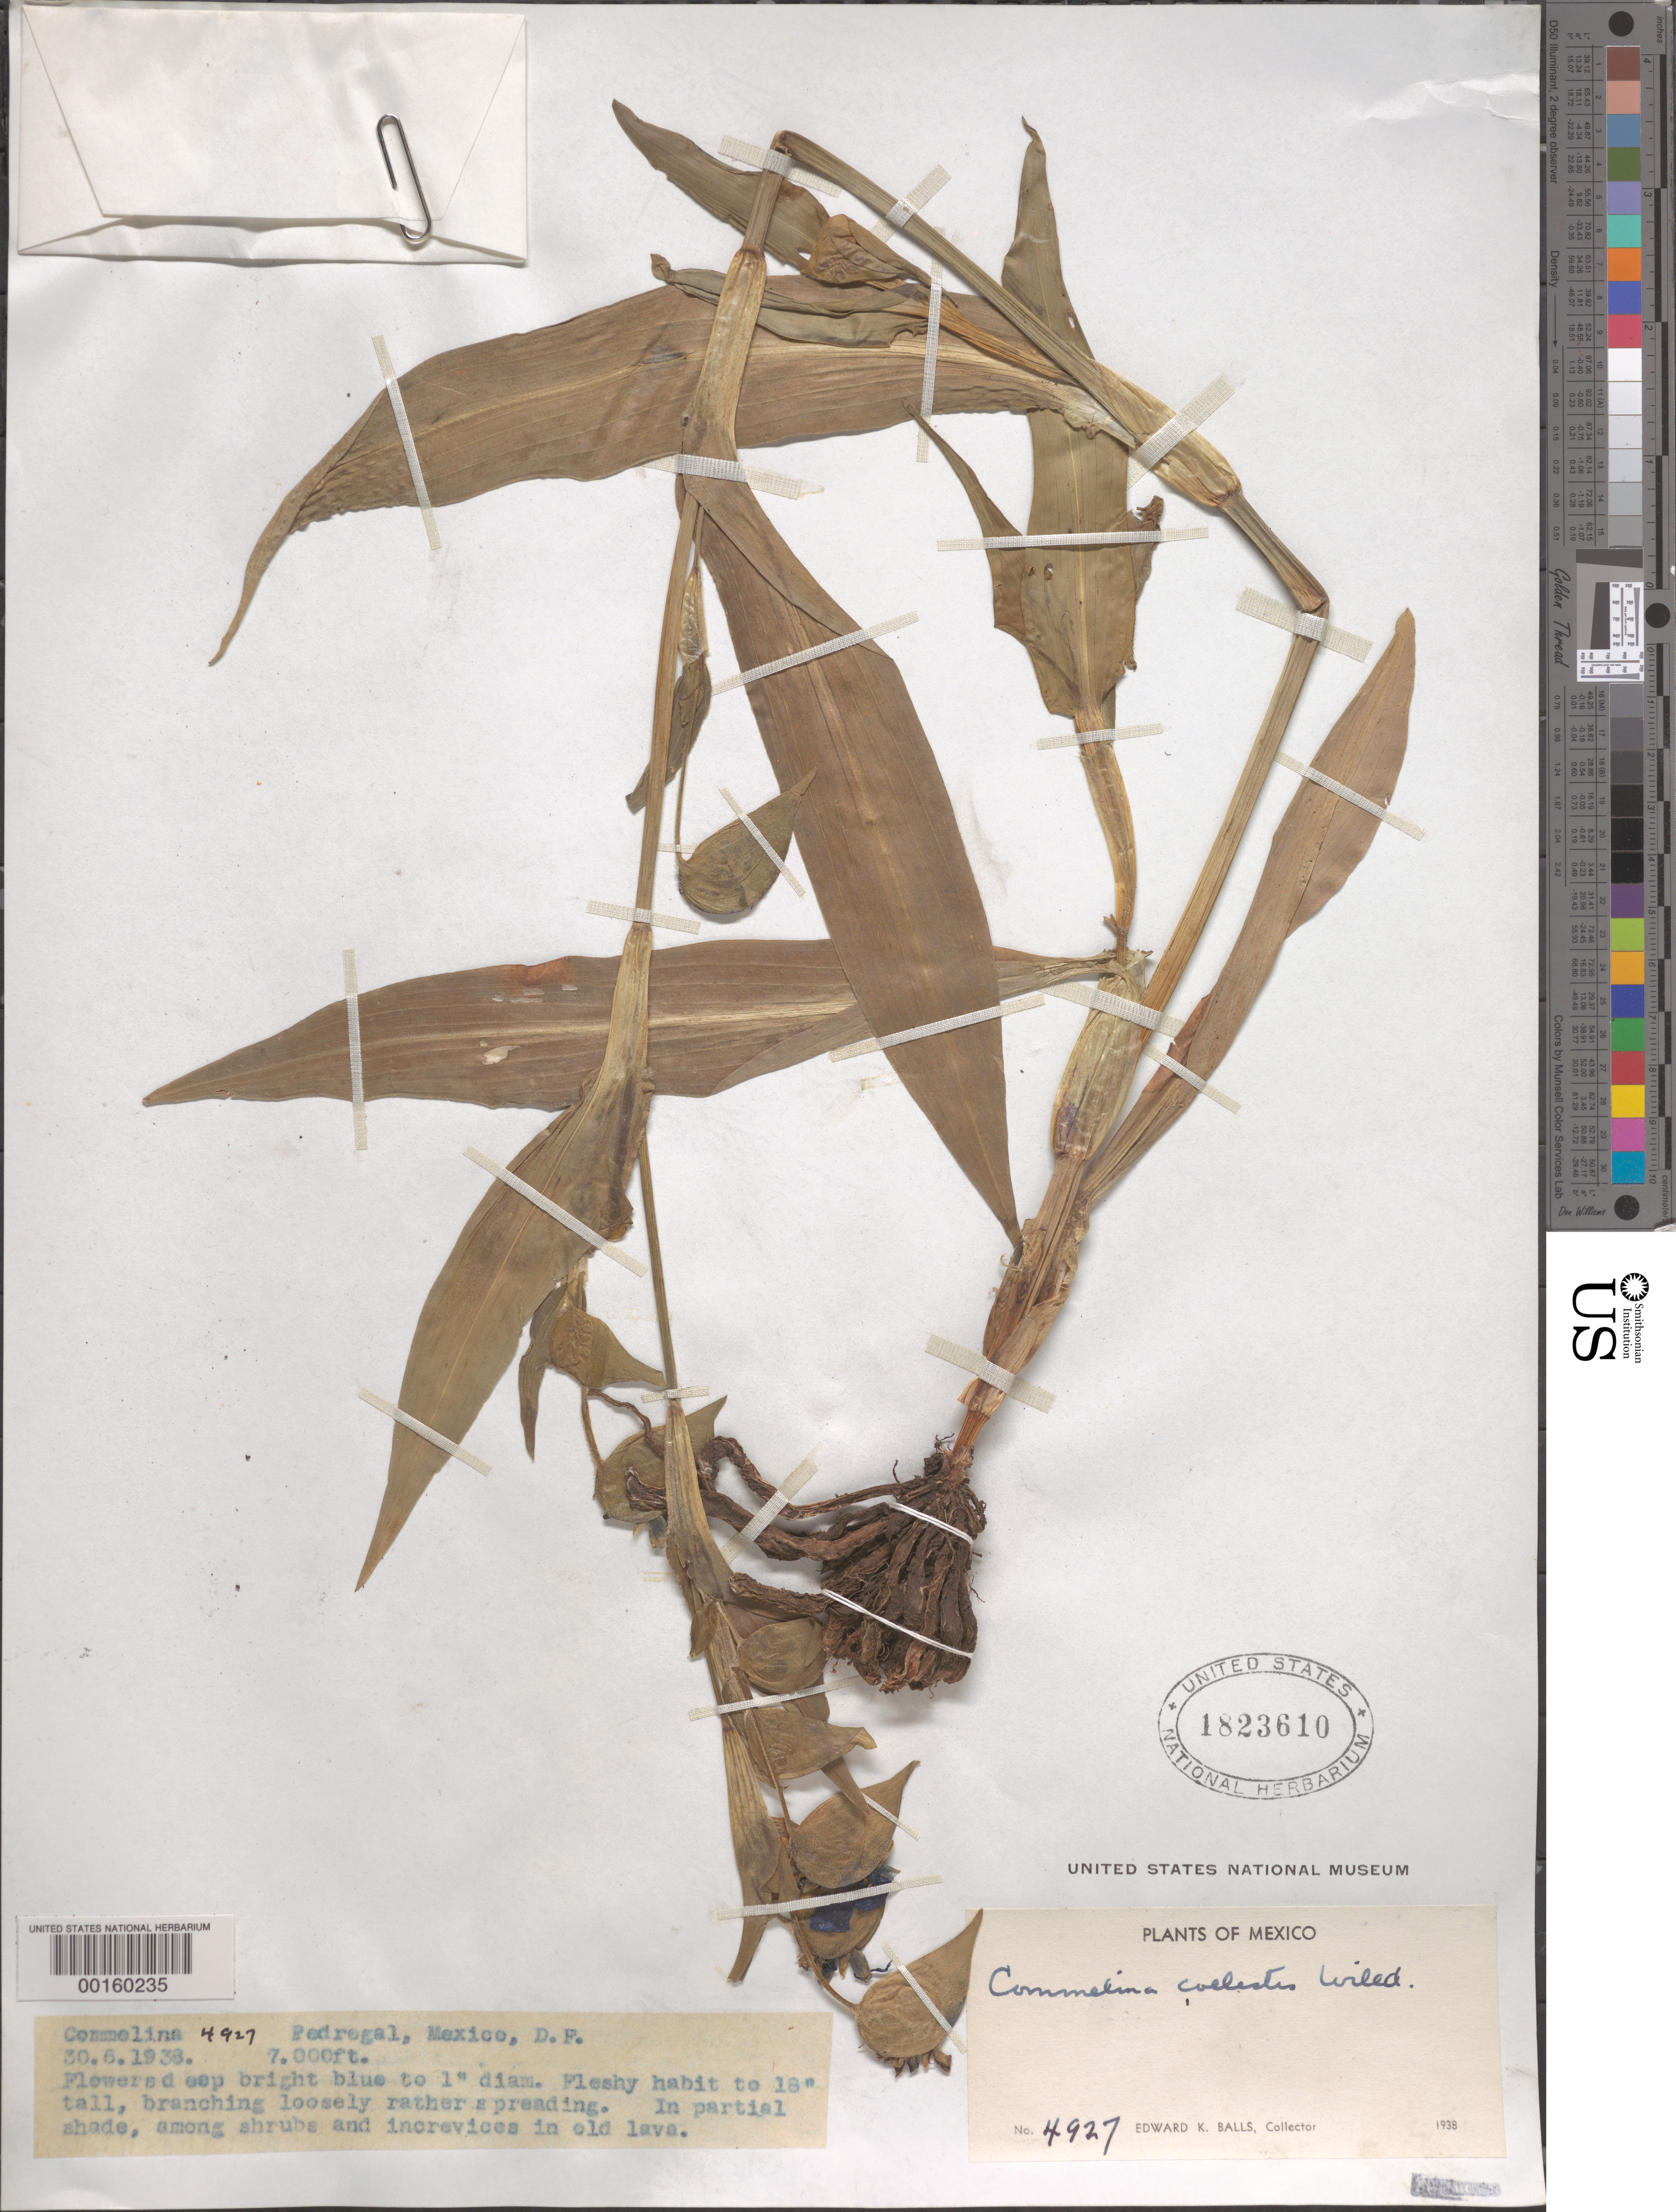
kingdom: Plantae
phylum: Tracheophyta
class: Liliopsida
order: Commelinales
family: Commelinaceae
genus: Commelina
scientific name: Commelina coelestis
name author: Willd.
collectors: E. K. Balls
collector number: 4927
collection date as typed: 30 Jun 1938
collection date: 1938-06-30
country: Mexico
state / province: Distrito Federal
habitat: Lava crevices, partial shade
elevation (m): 2135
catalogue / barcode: US 1823610